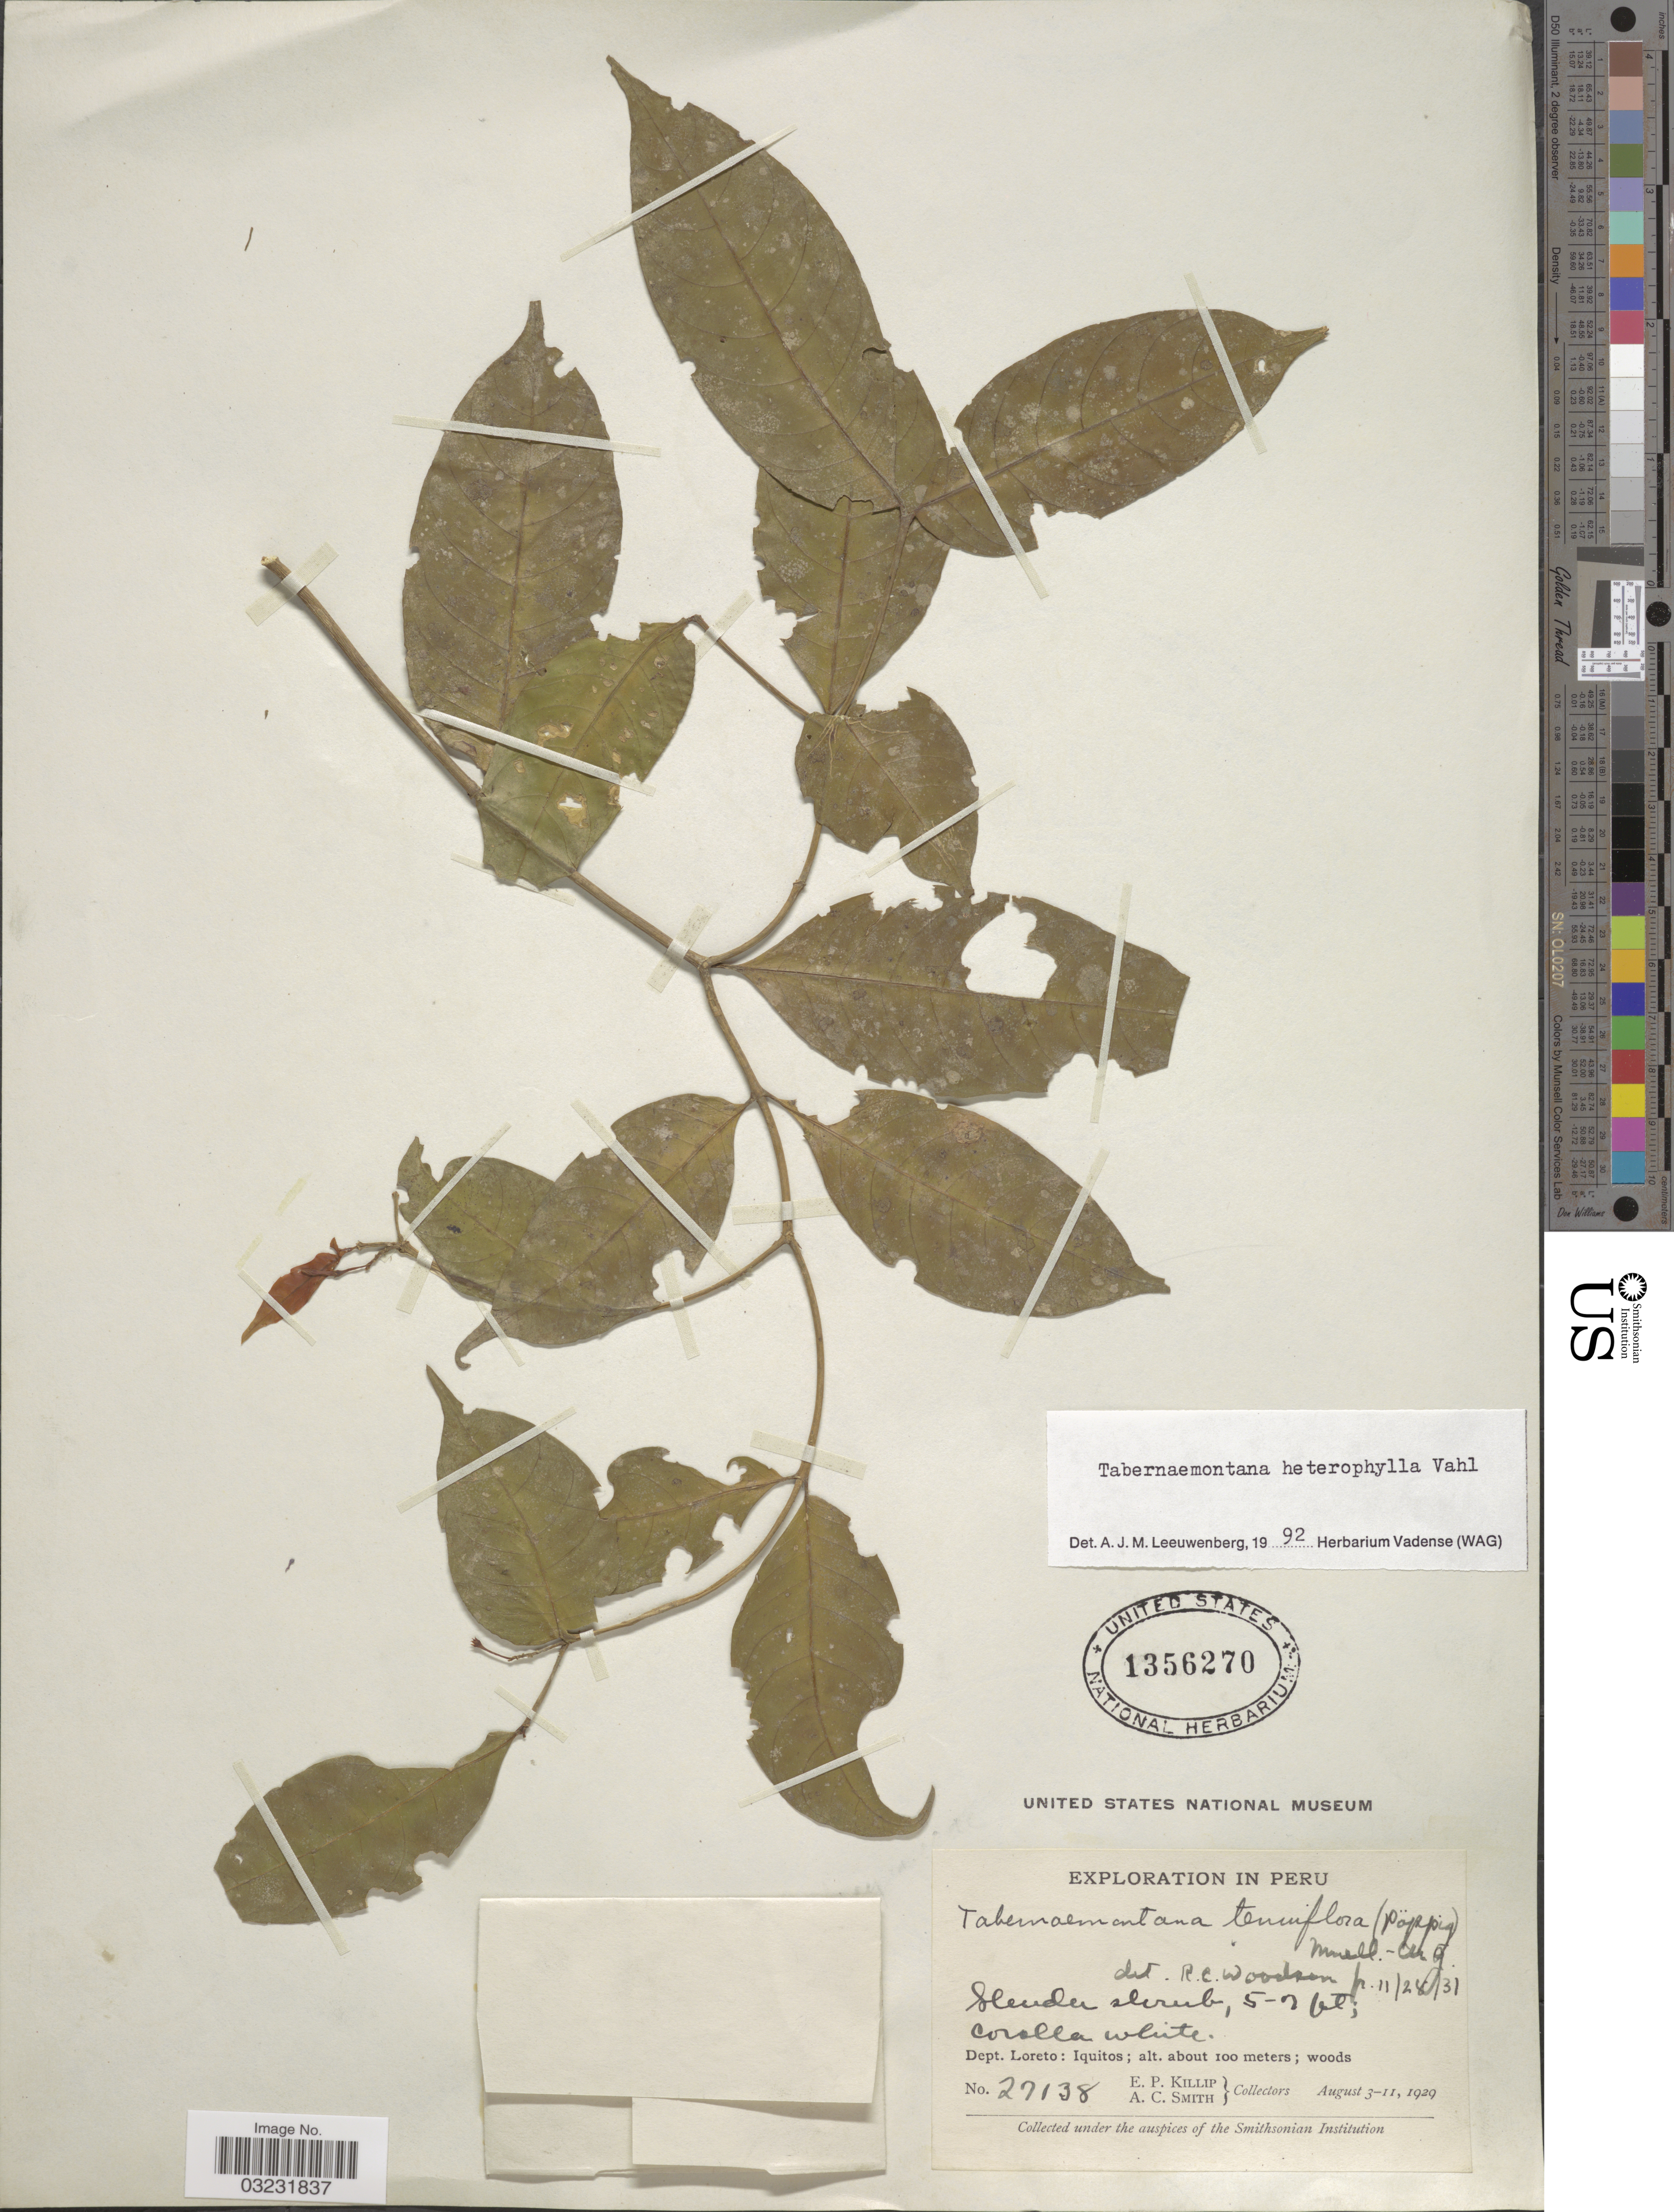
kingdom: Plantae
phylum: Tracheophyta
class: Magnoliopsida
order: Gentianales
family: Apocynaceae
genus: Tabernaemontana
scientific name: Tabernaemontana heterophylla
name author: Vahl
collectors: E. P. Killip & A. C. Smith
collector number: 27138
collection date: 1929-08-03/1929-08-11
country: Peru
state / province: Loreto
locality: Dept. Loreto: Iquitos.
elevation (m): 100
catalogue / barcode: US 1356270